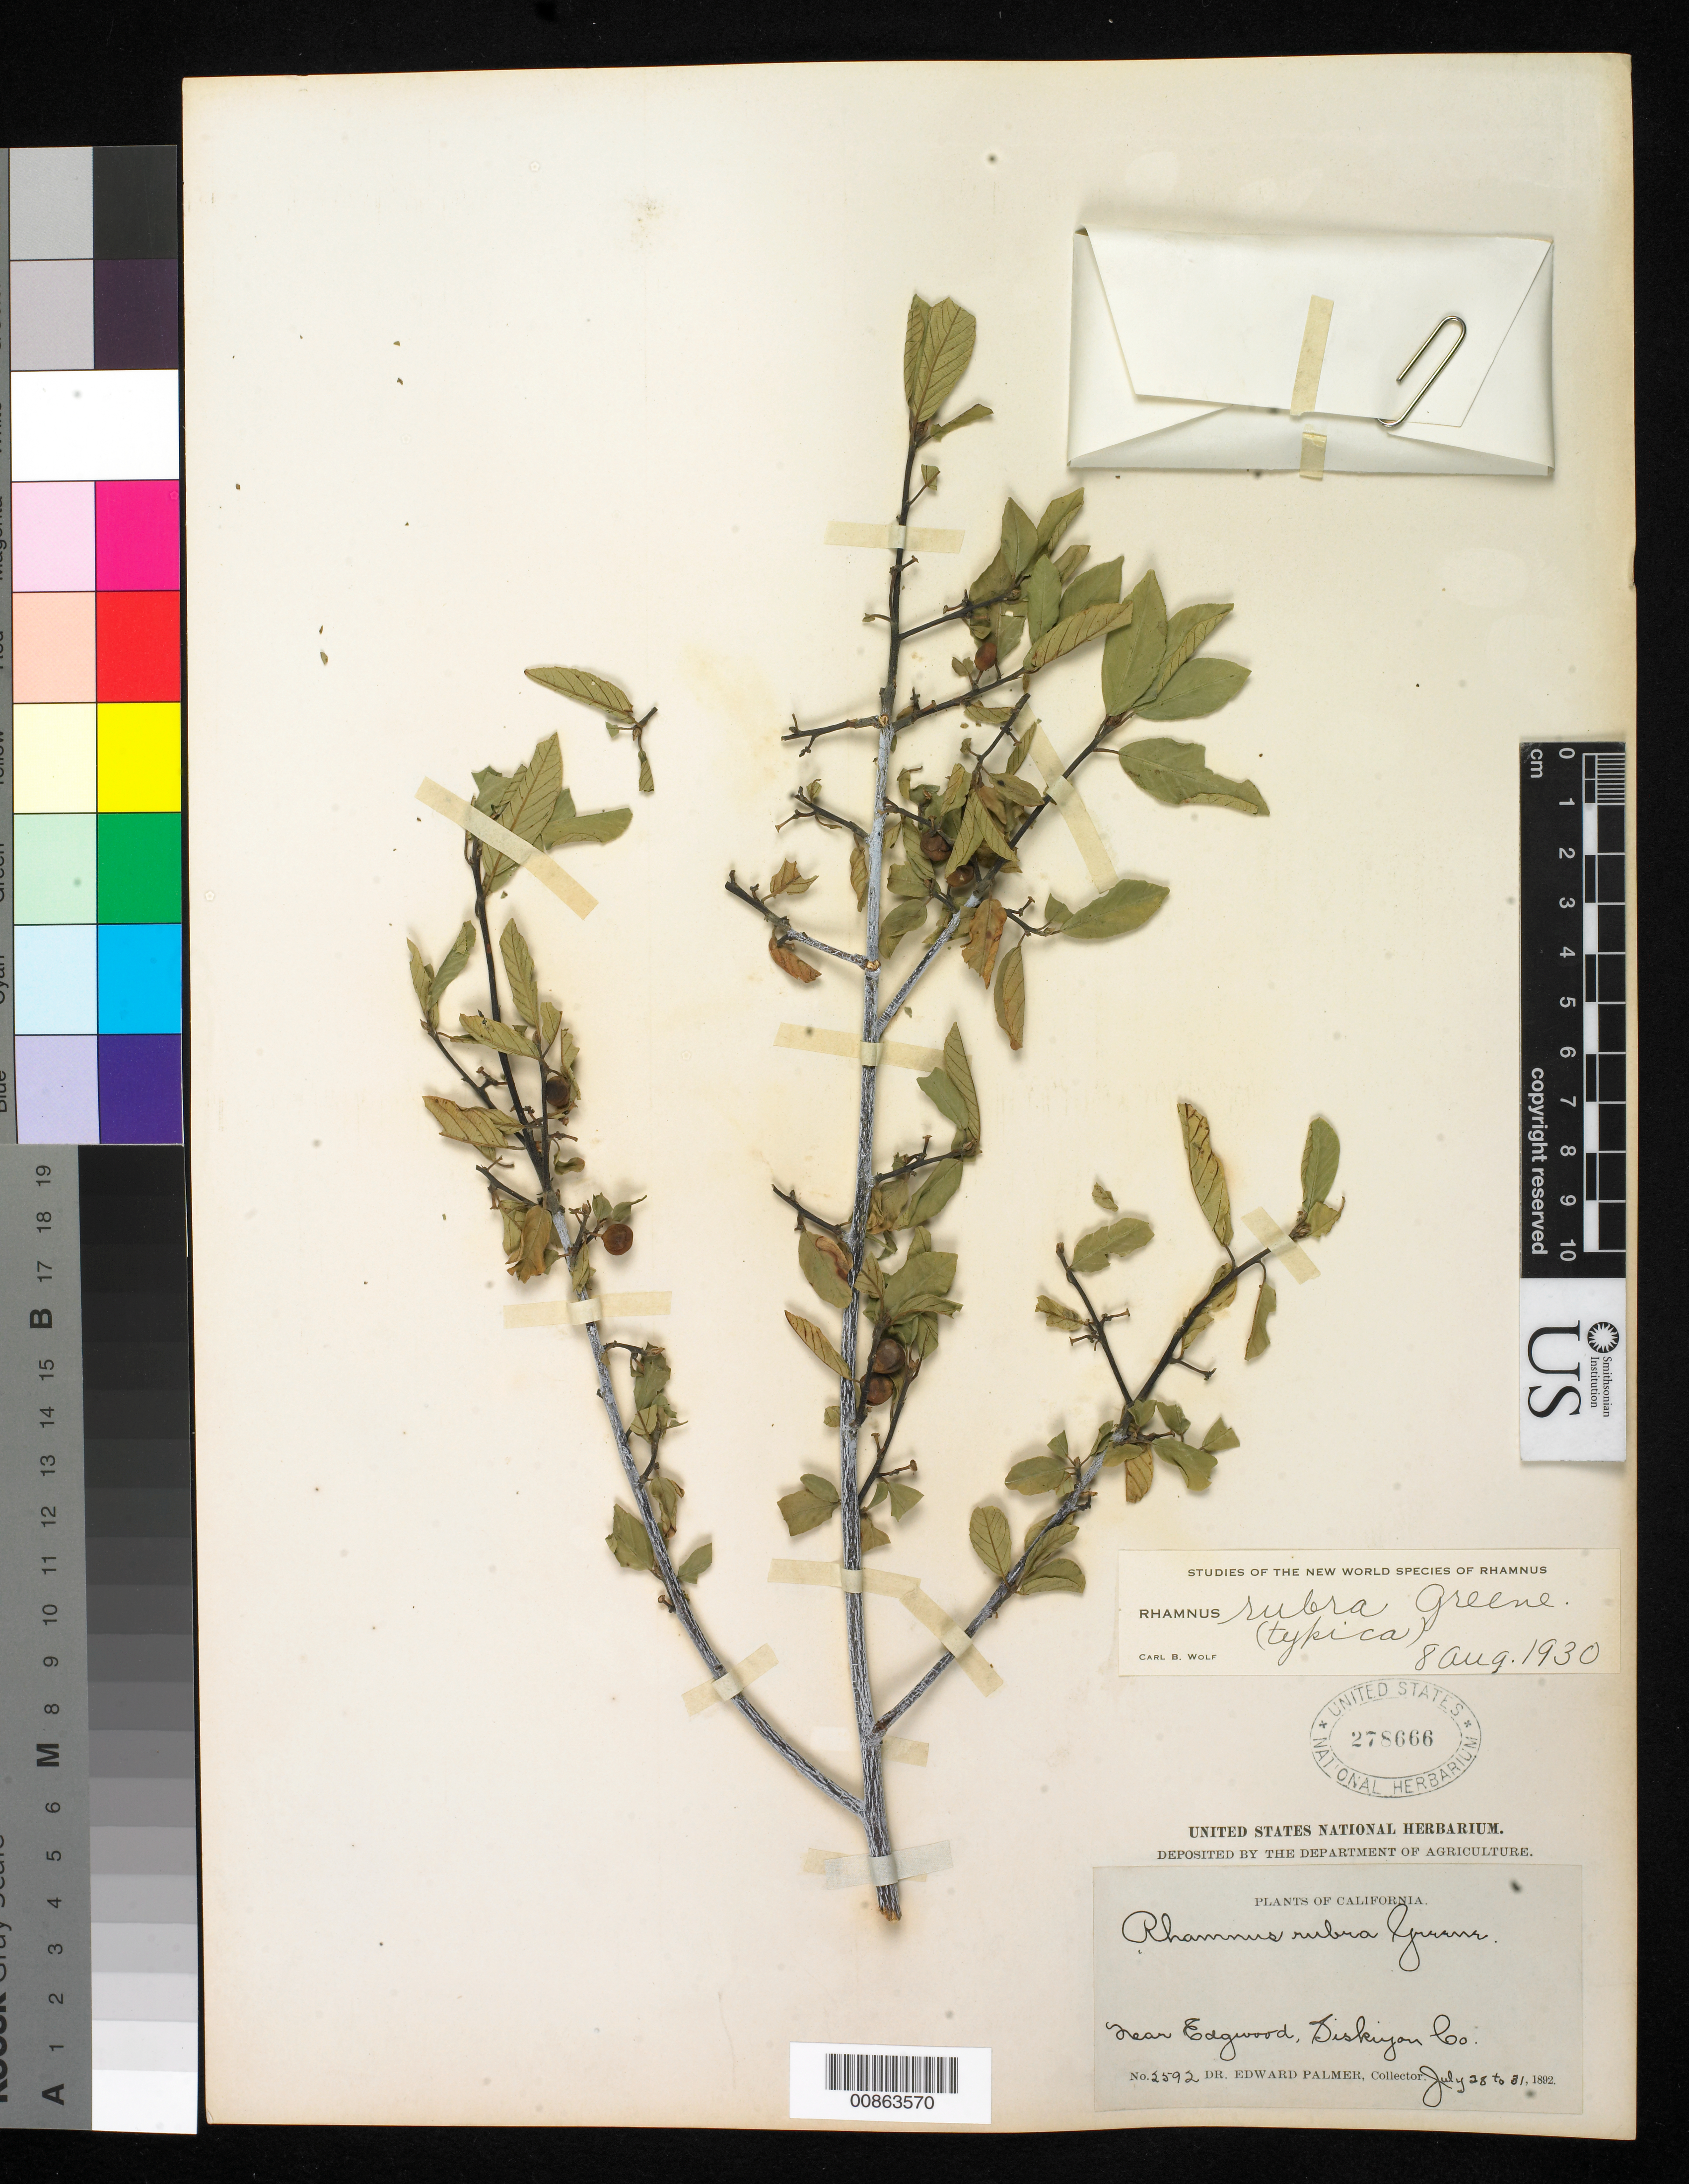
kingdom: Plantae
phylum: Tracheophyta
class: Magnoliopsida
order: Rosales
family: Rhamnaceae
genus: Frangula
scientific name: Frangula rubra subsp. rubra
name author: (Greene) Grubov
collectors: E. Palmer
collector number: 2592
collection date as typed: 28 Jul 1892 to 31 Jul 1892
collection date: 1892-07-28/1892-07-31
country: United States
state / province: California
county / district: Siskiyou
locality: Near Edgwood, Siskiyou County.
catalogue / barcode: US 278666